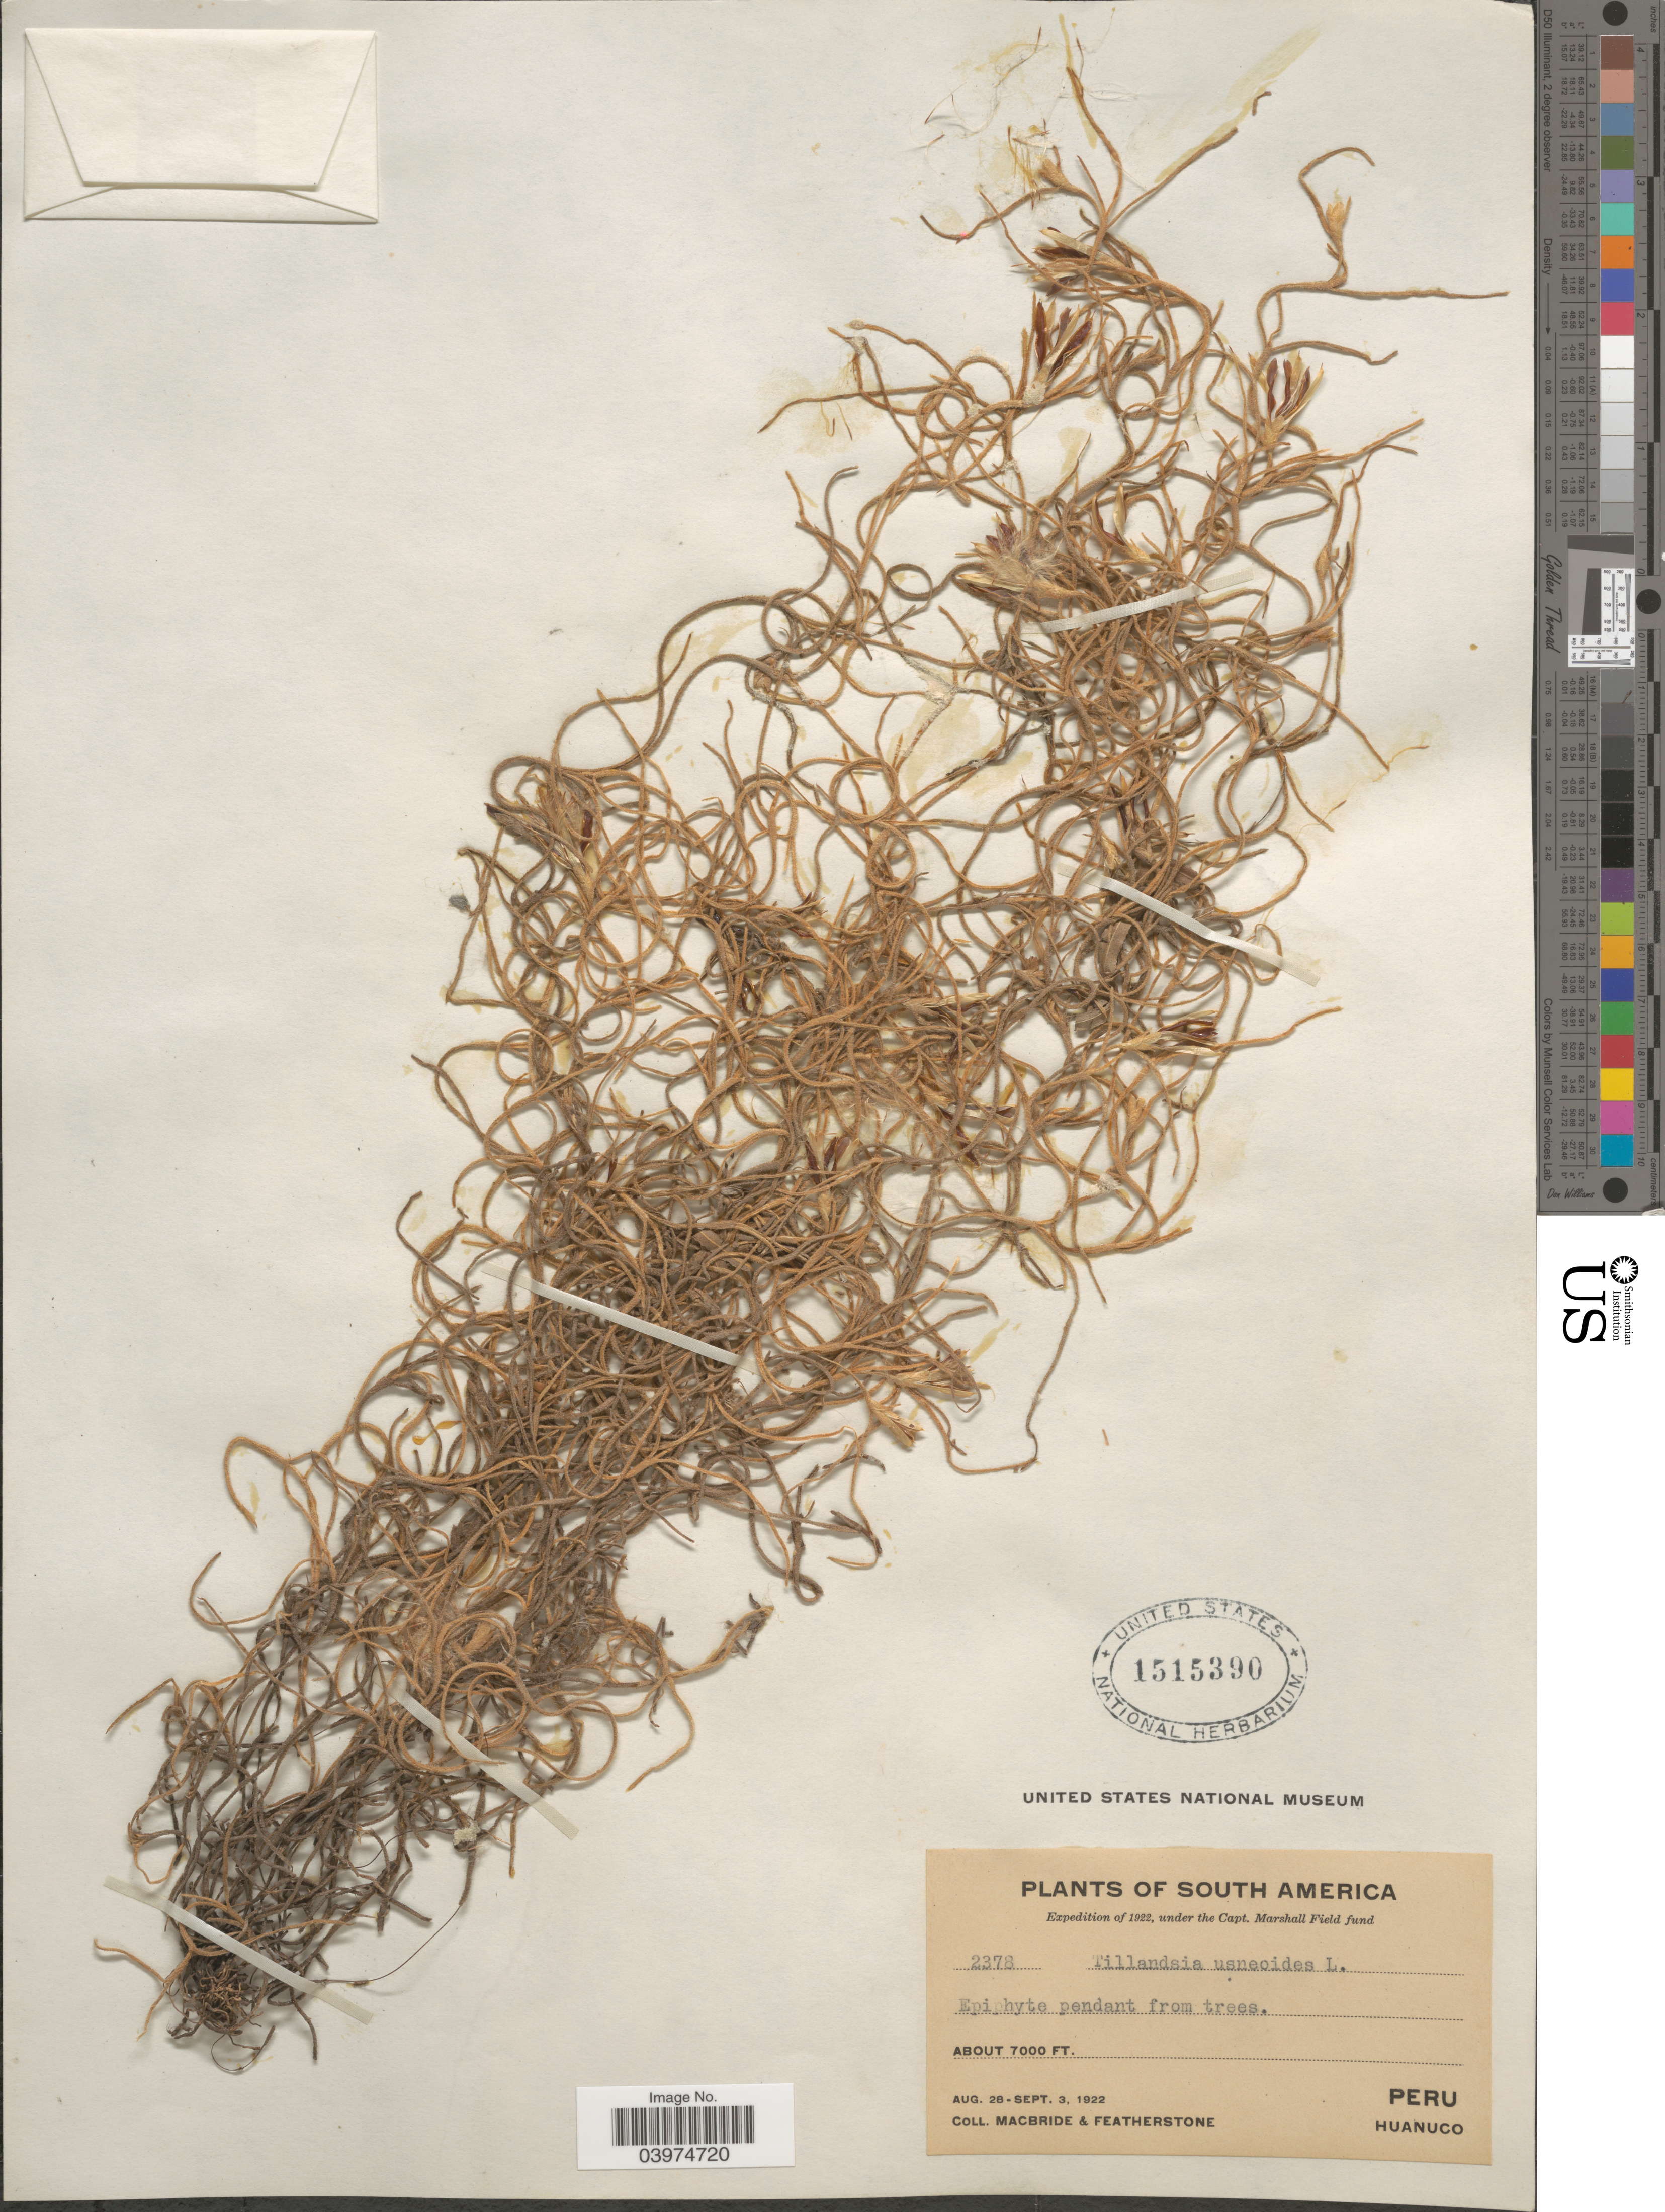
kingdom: Plantae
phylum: Tracheophyta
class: Liliopsida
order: Poales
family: Bromeliaceae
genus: Tillandsia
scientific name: Tillandsia usneoides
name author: (L.) L.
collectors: Macbride, -- & -. Featherstone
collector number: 2378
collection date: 1922-08-28/1922-09-03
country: Peru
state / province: Huánuco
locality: Expedition of 1922.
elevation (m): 2134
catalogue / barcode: US 1515390